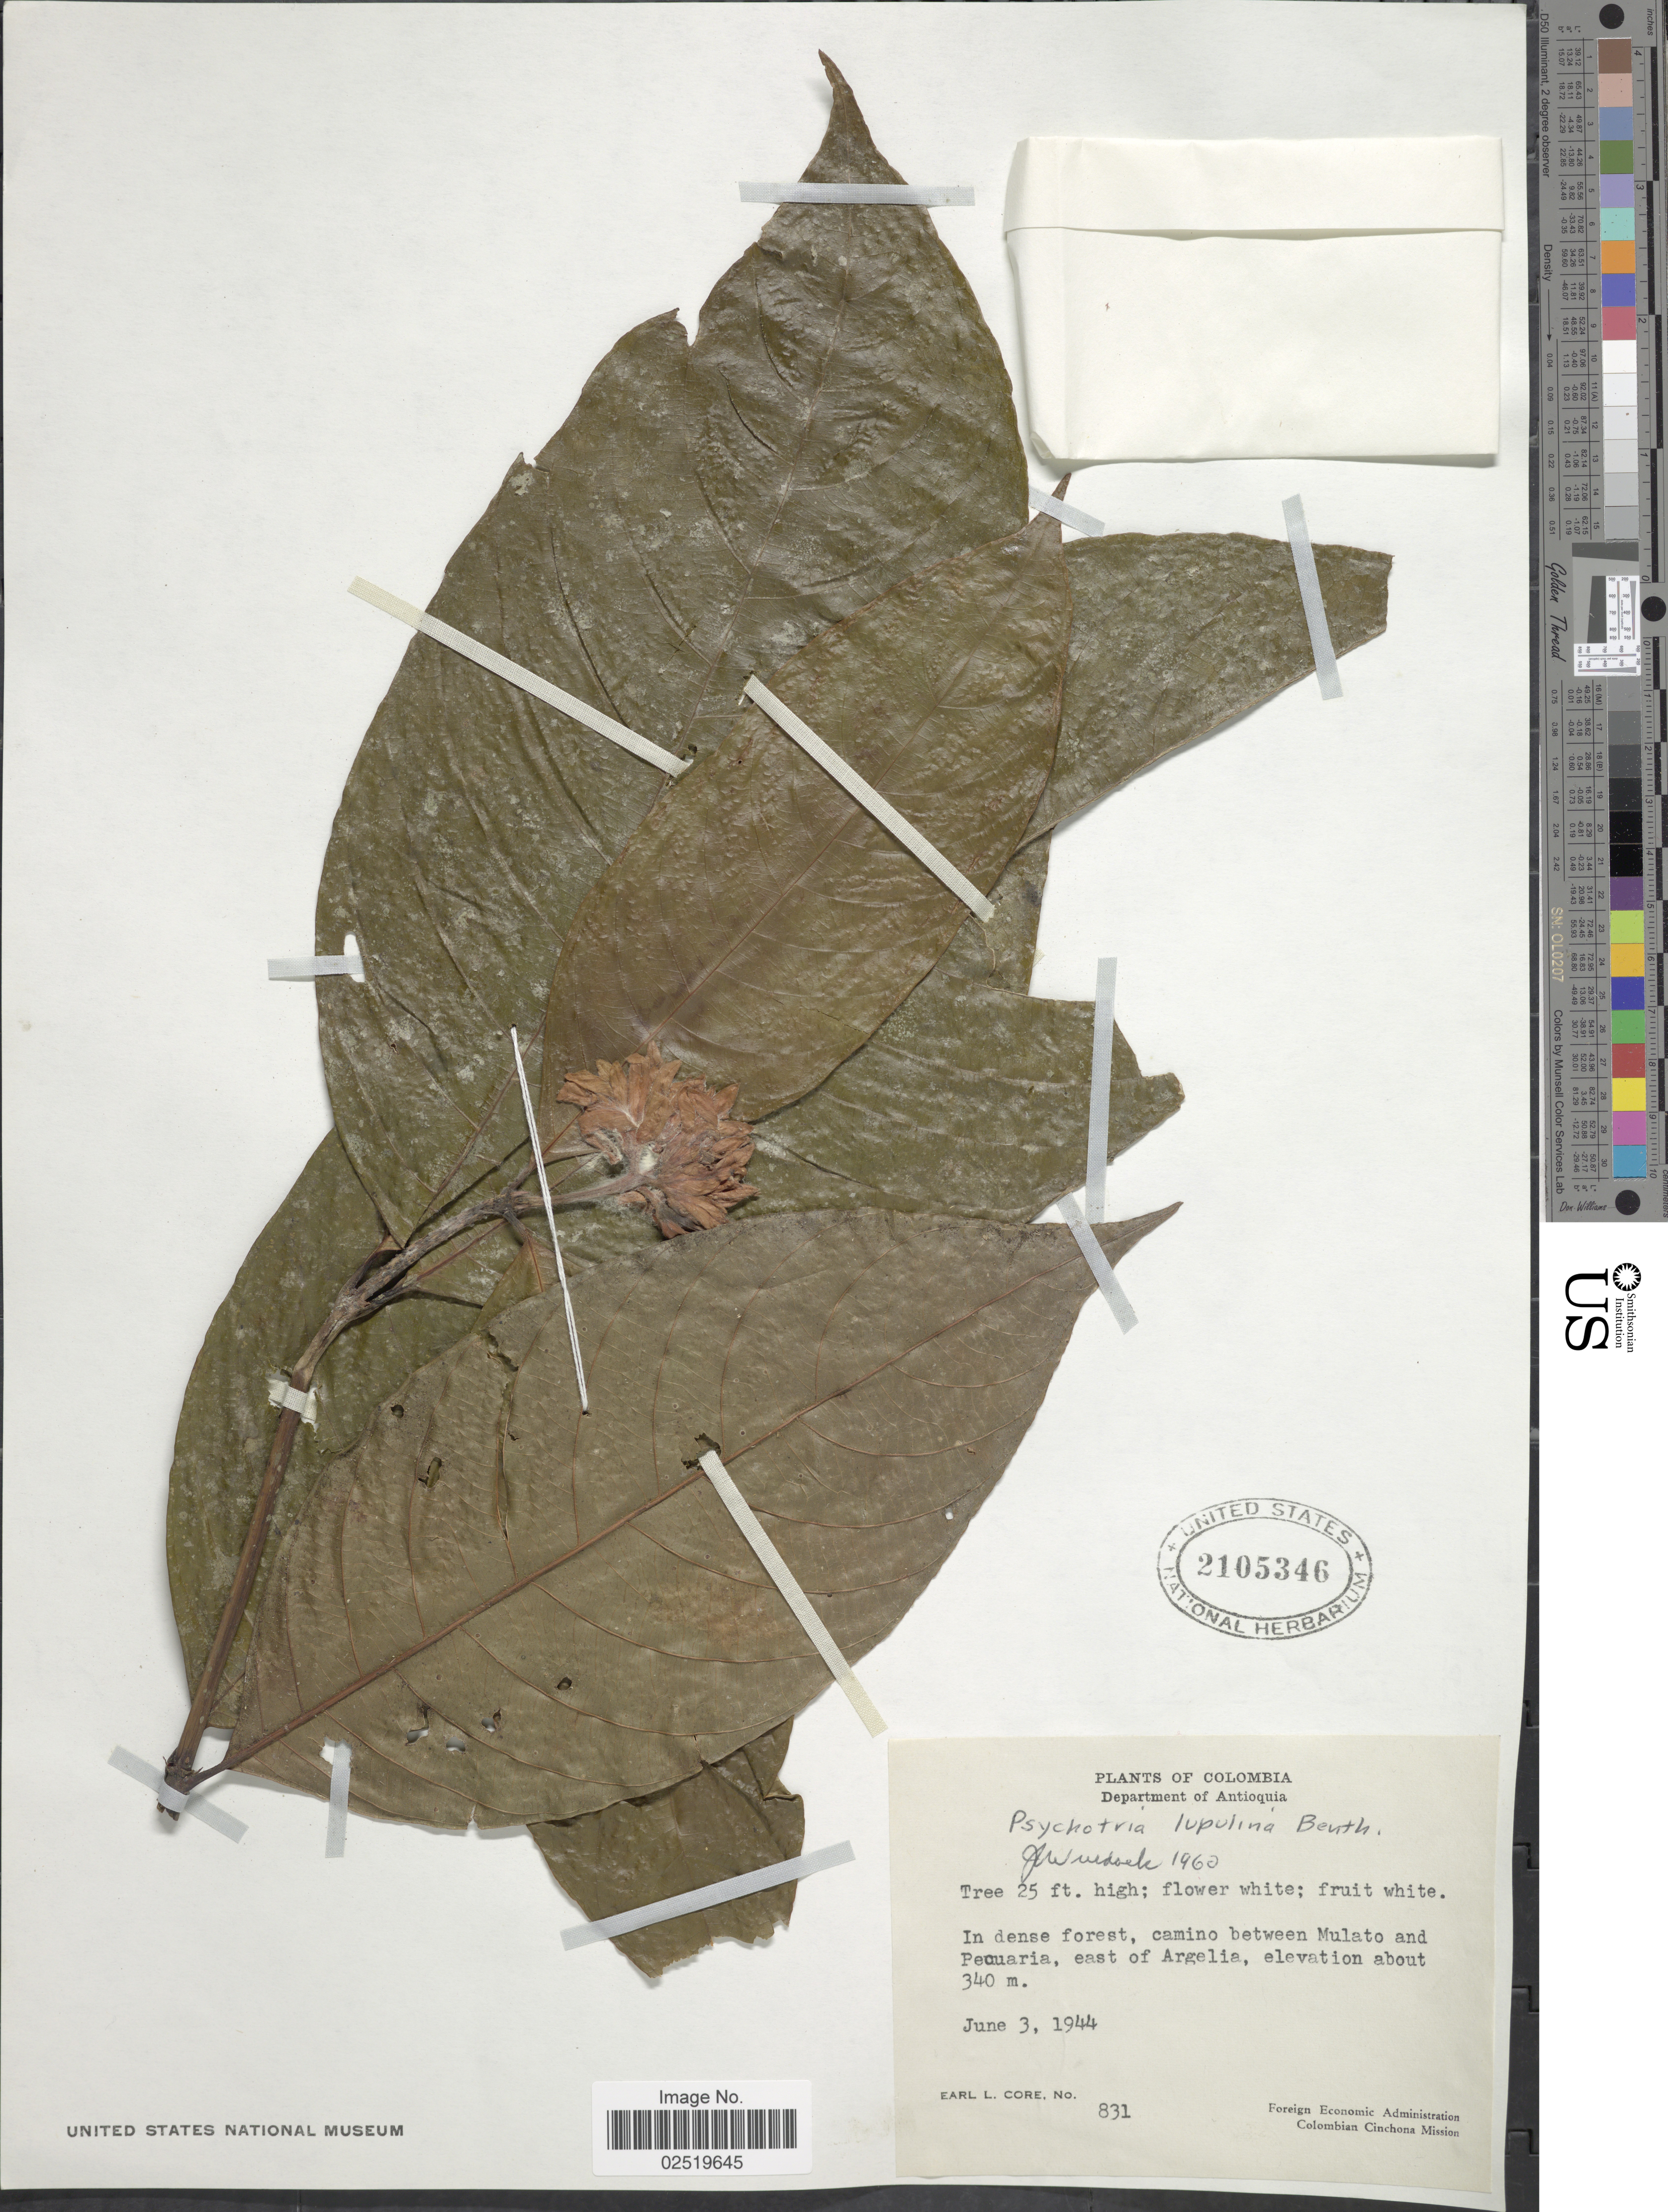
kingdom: Plantae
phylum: Tracheophyta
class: Magnoliopsida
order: Gentianales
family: Rubiaceae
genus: Psychotria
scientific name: Psychotria lupulina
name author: Benth.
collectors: E. L. Core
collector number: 831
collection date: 1944-06-03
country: Colombia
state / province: Antioquia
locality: Camino between Mulato and Pecuaria, east of Argelia.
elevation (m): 340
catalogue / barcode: US 2105346